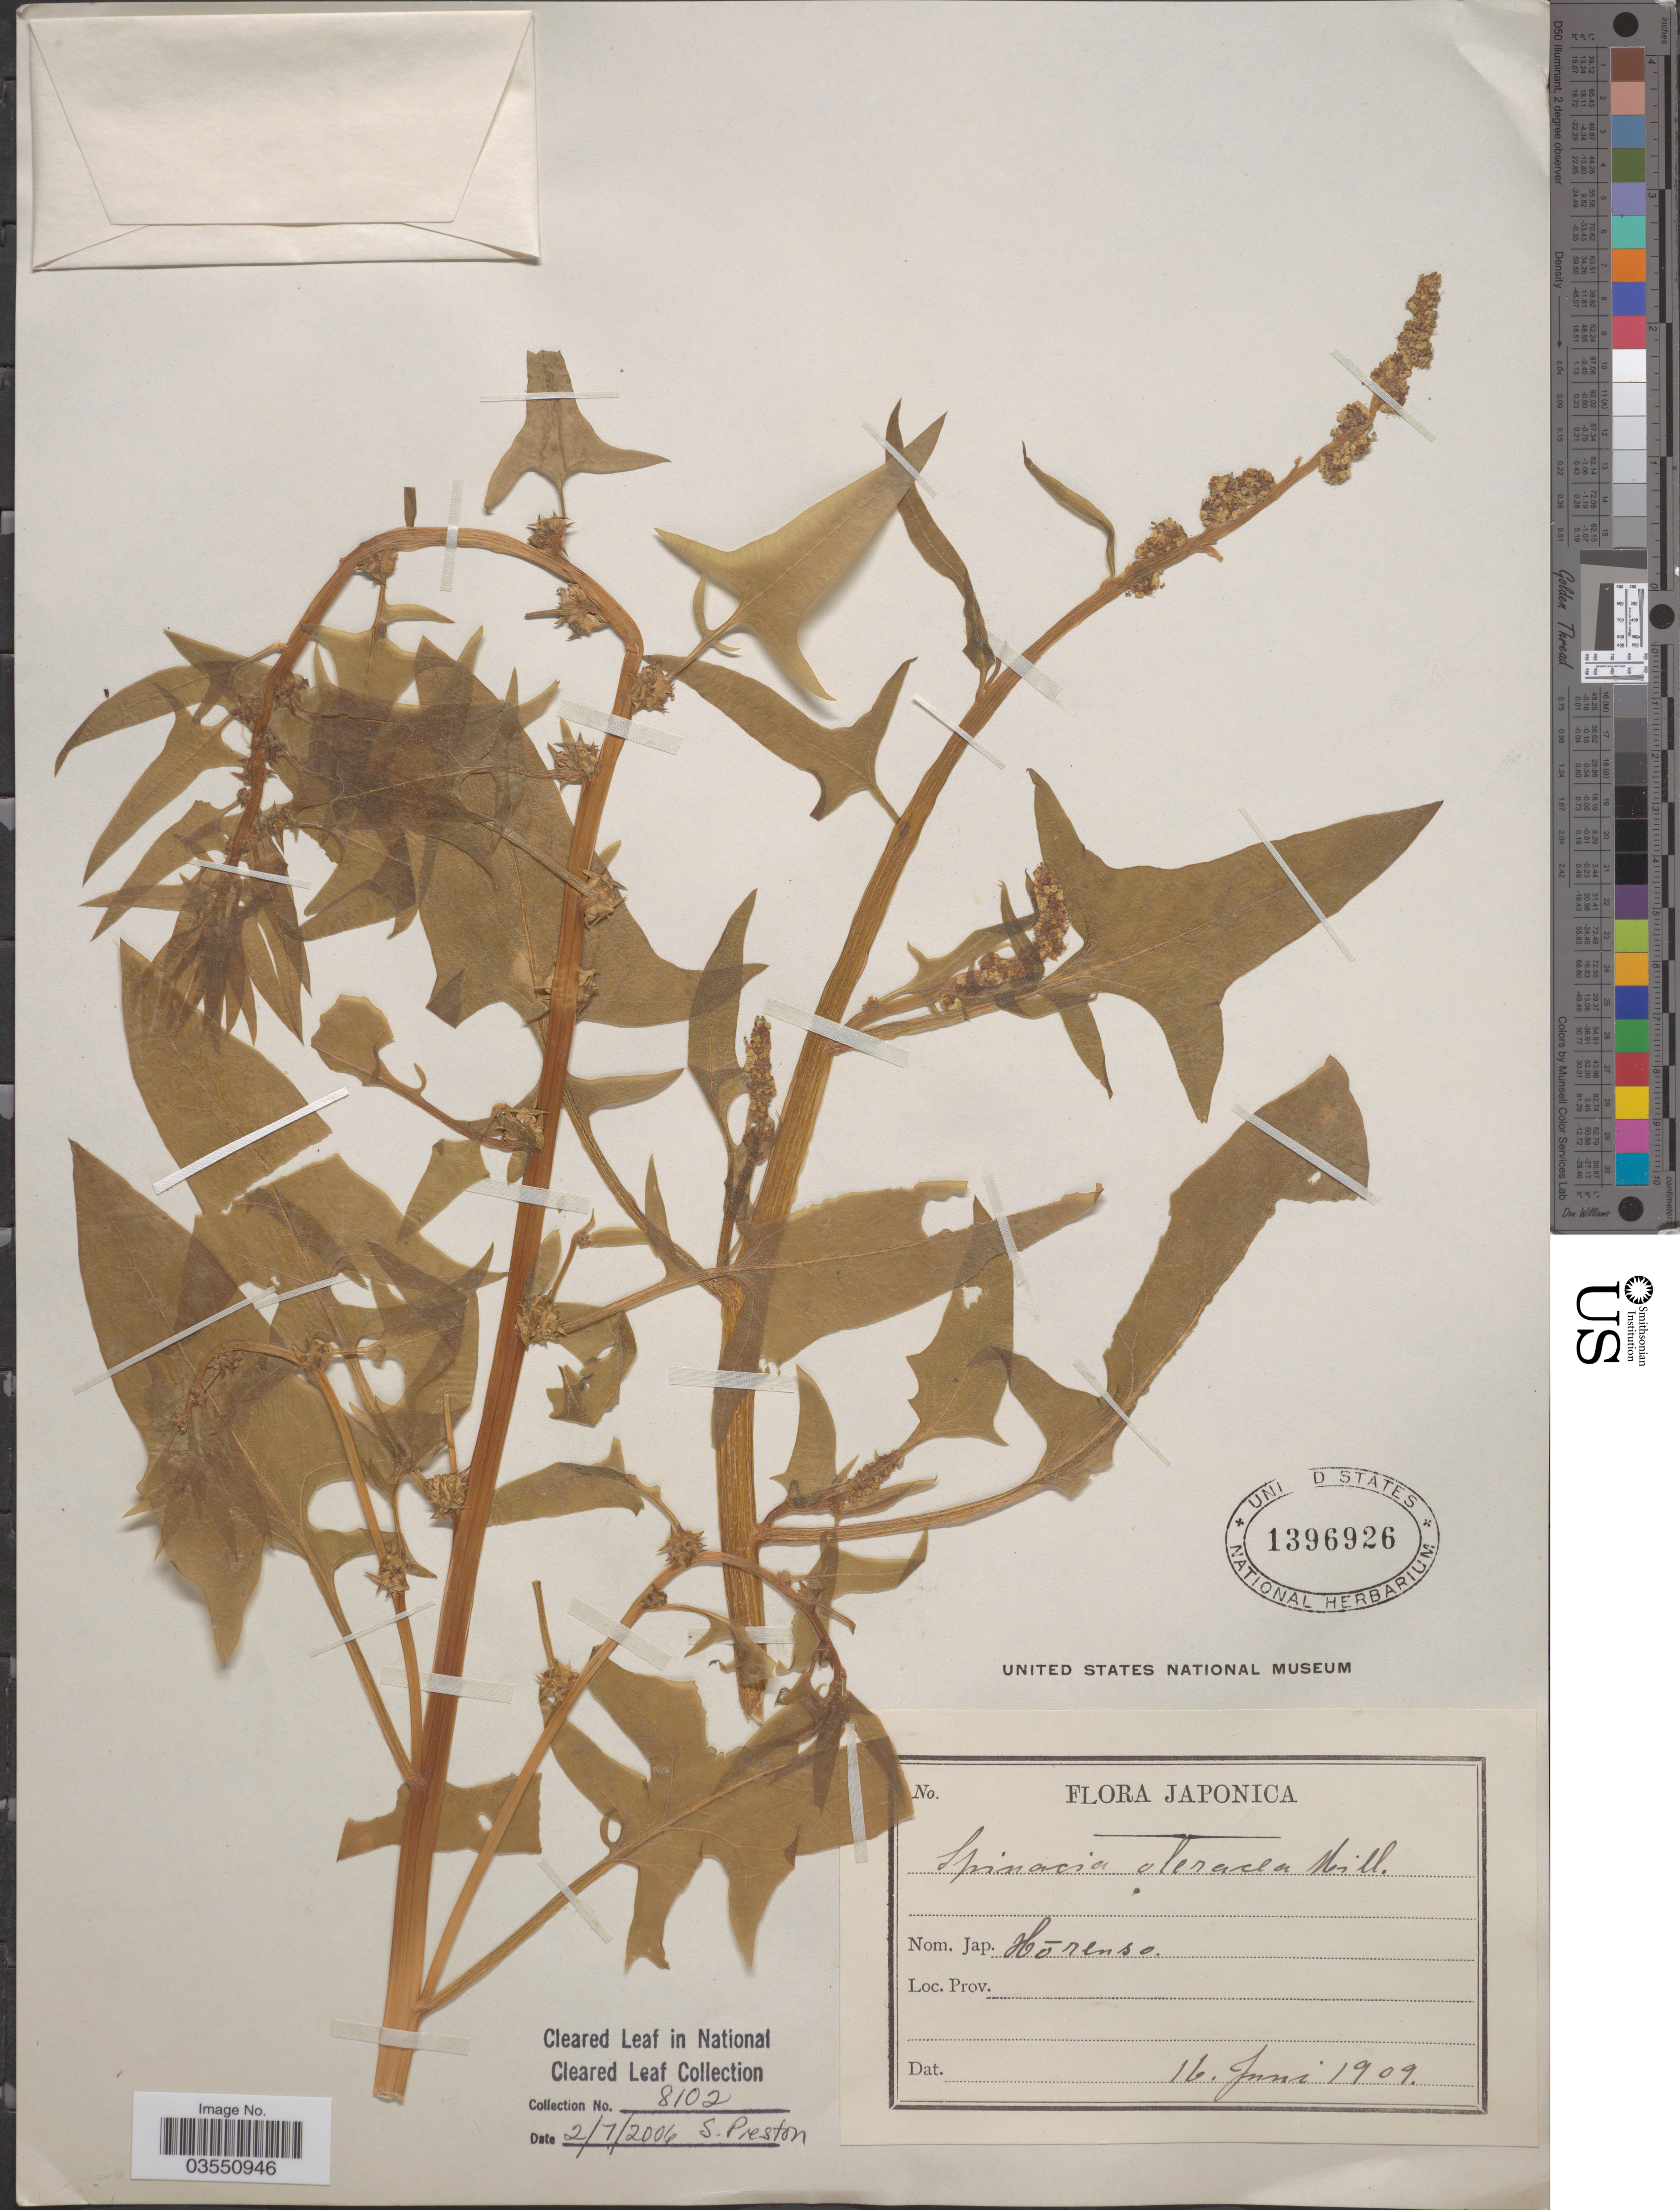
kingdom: Plantae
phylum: Tracheophyta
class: Magnoliopsida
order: Caryophyllales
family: Amaranthaceae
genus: Spinacia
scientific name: Spinacia oleracea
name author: L.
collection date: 1909-06-16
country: Japan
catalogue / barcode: US 1396926